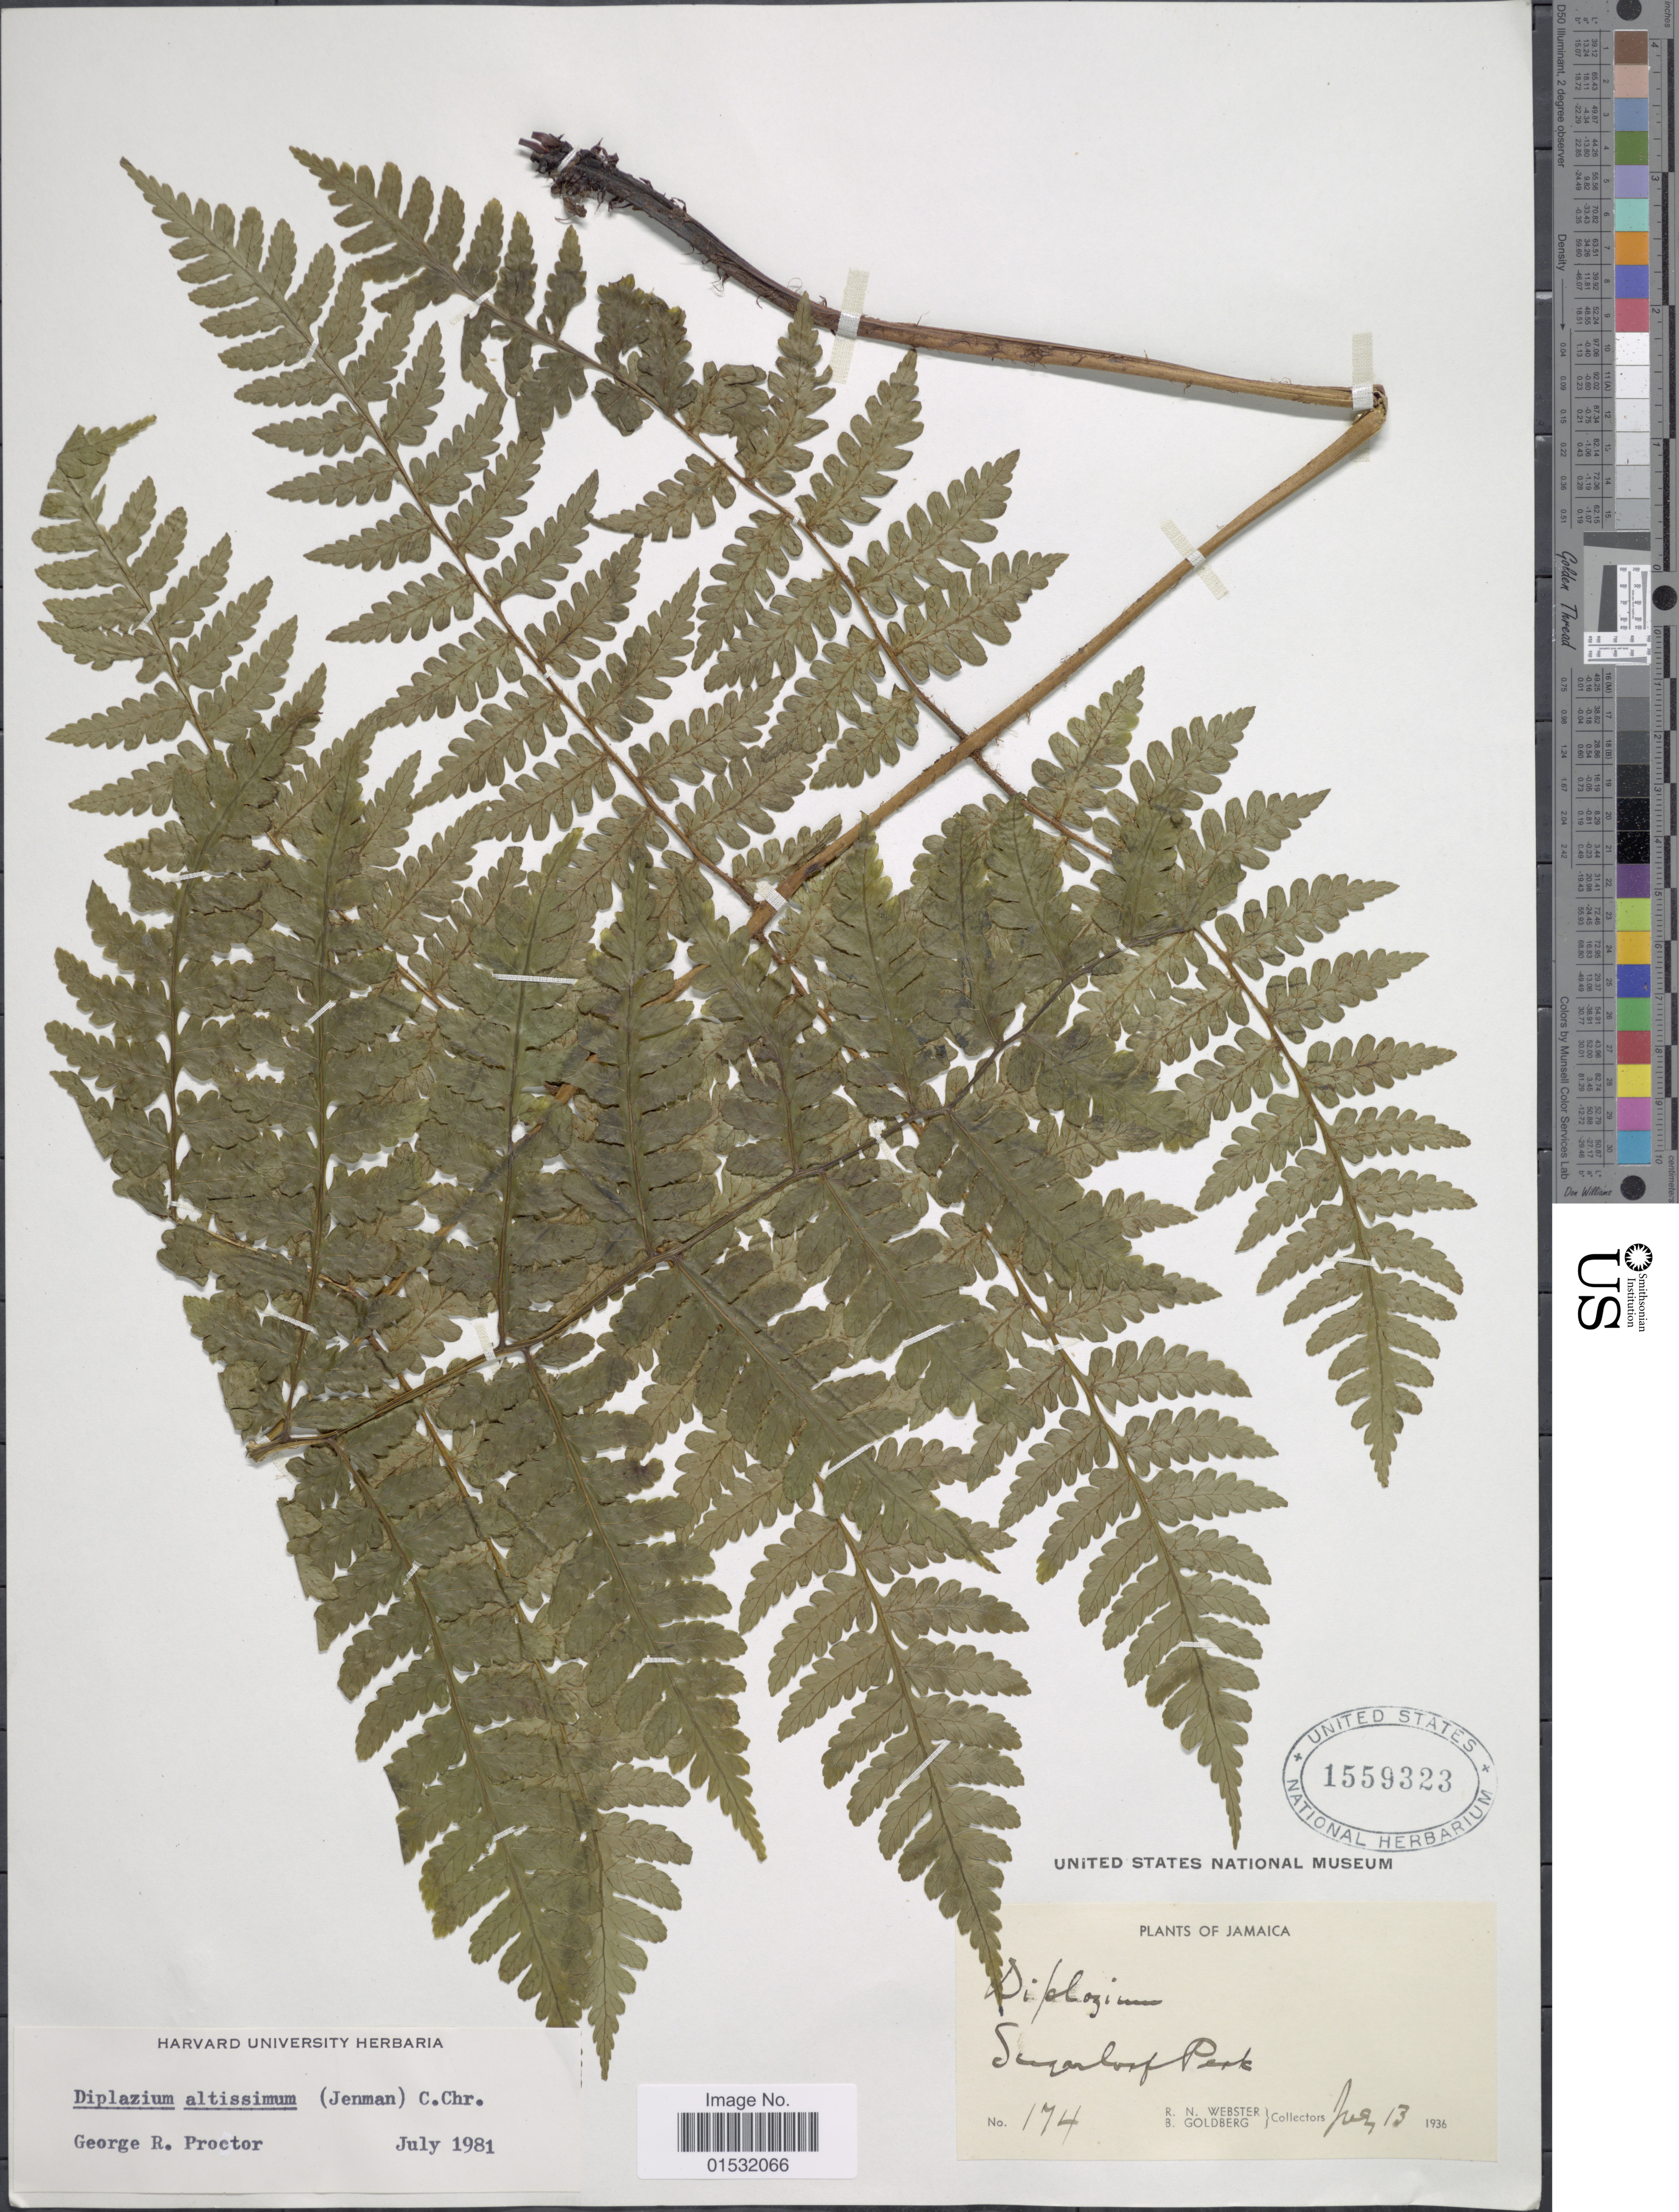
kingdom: Plantae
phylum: Tracheophyta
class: Polypodiopsida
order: Polypodiales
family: Athyriaceae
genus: Diplazium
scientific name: Diplazium altissimum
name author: (Jenman) C. Chr.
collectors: R. N. Webster & B. Goldberg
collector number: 174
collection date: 1936-06-13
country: Jamaica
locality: Sugardorf park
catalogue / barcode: US 1559323